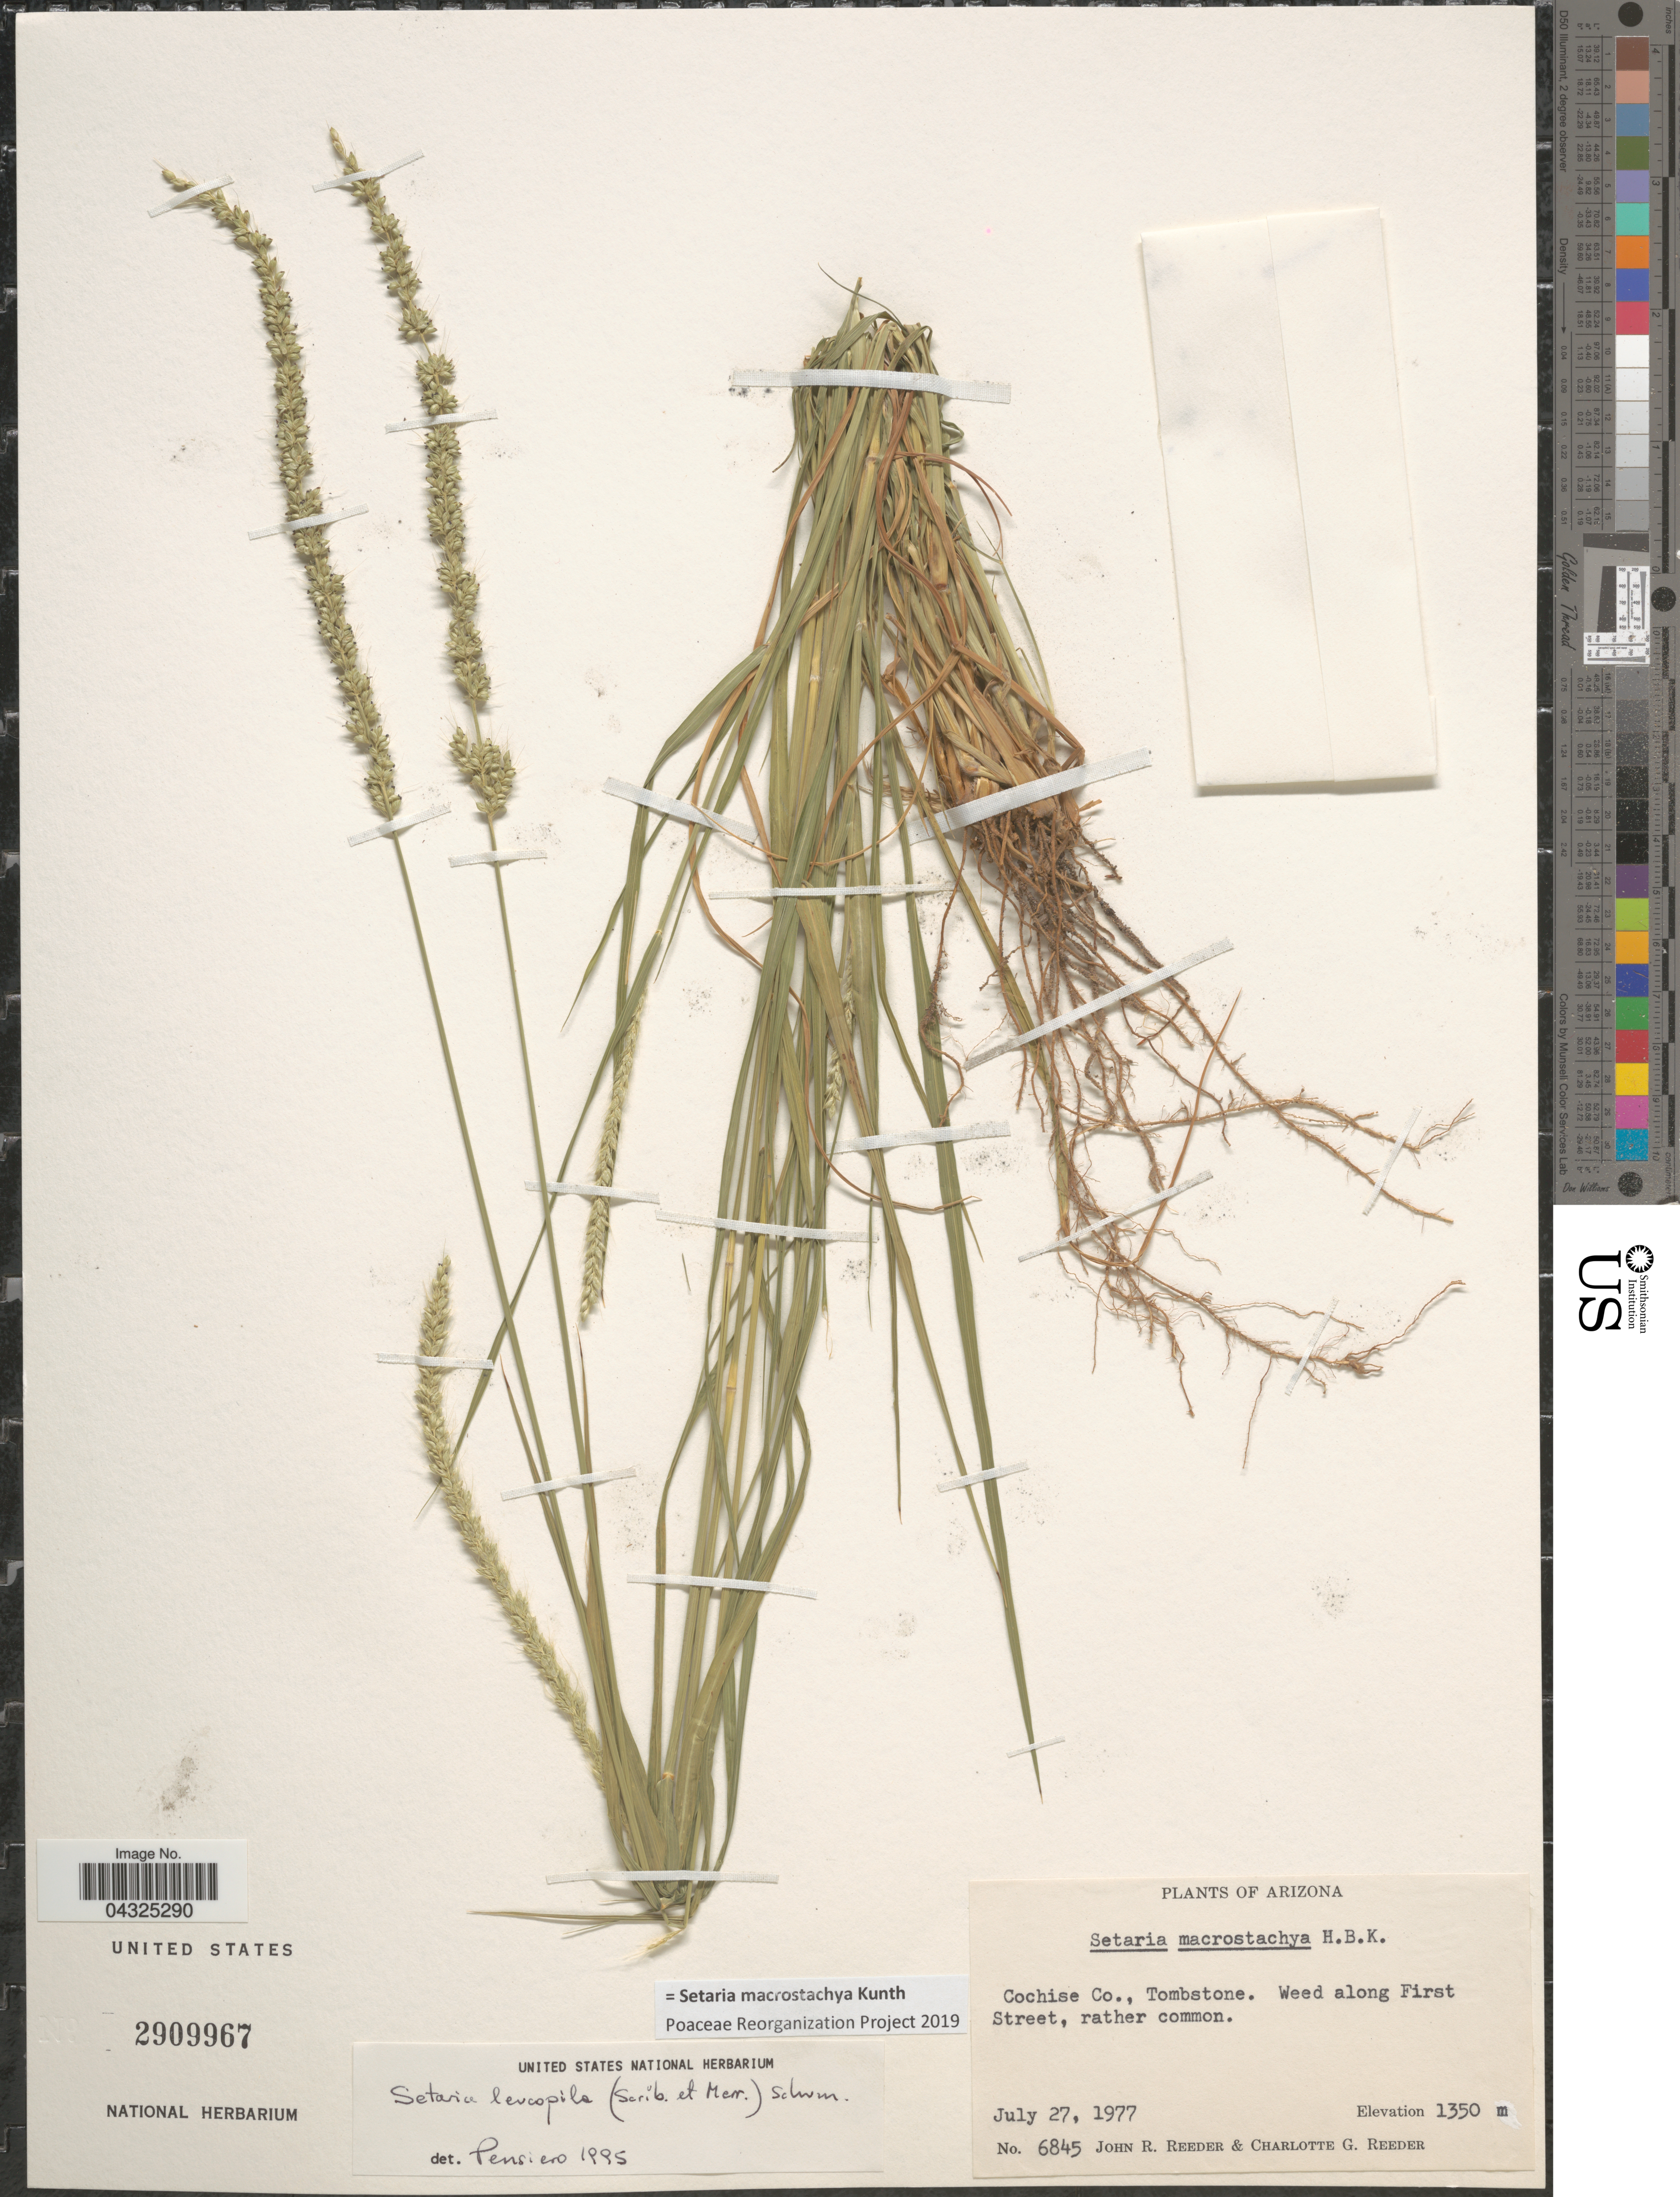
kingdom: Plantae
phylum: Tracheophyta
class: Liliopsida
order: Poales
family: Poaceae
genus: Setaria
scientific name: Setaria macrostachya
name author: Kunth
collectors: J. R. Reeder & C. G. Reeder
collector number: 6845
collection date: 1977-07-27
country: United States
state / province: Arizona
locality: Cochise Co., Tombstone. Weed along First Street.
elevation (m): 1350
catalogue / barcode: US 2909967